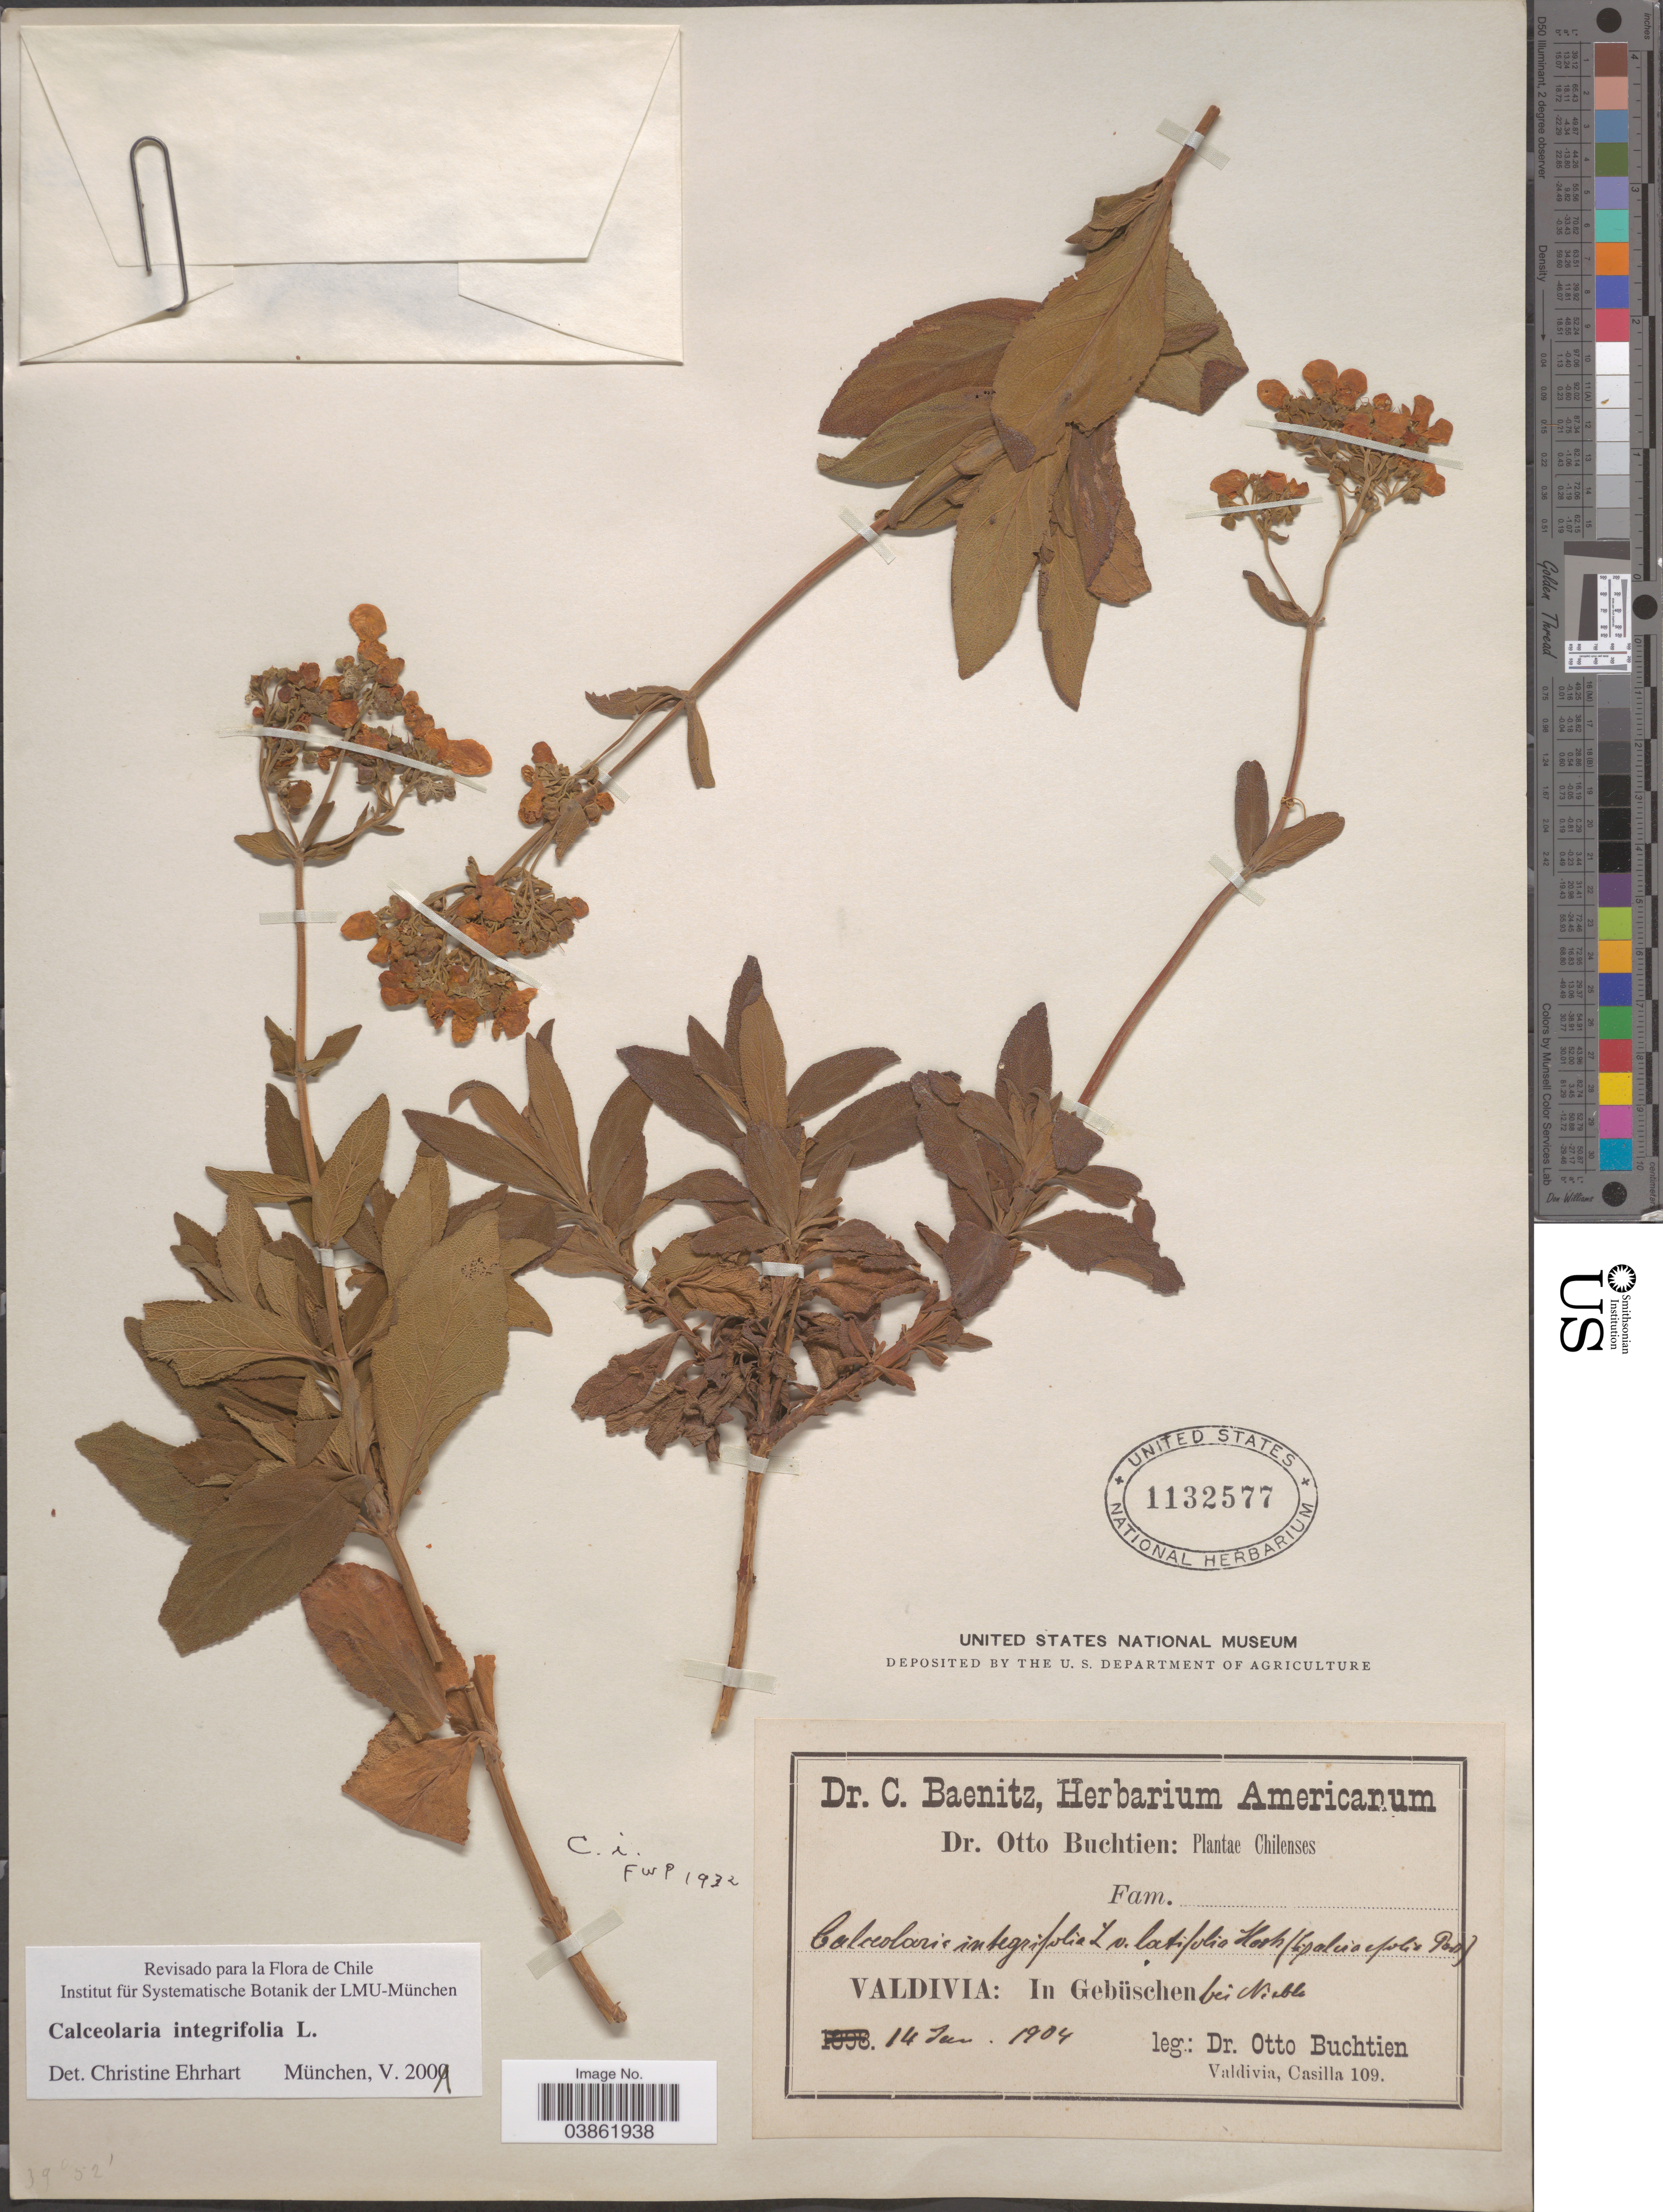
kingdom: Plantae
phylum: Tracheophyta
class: Magnoliopsida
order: Lamiales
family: Calceolariaceae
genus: Calceolaria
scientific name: Calceolaria integrifolia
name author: L.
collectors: O. Buchtien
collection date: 1904-01-14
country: Chile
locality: Valdivia: In Gebüschen bei Niebla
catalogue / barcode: US 1132577